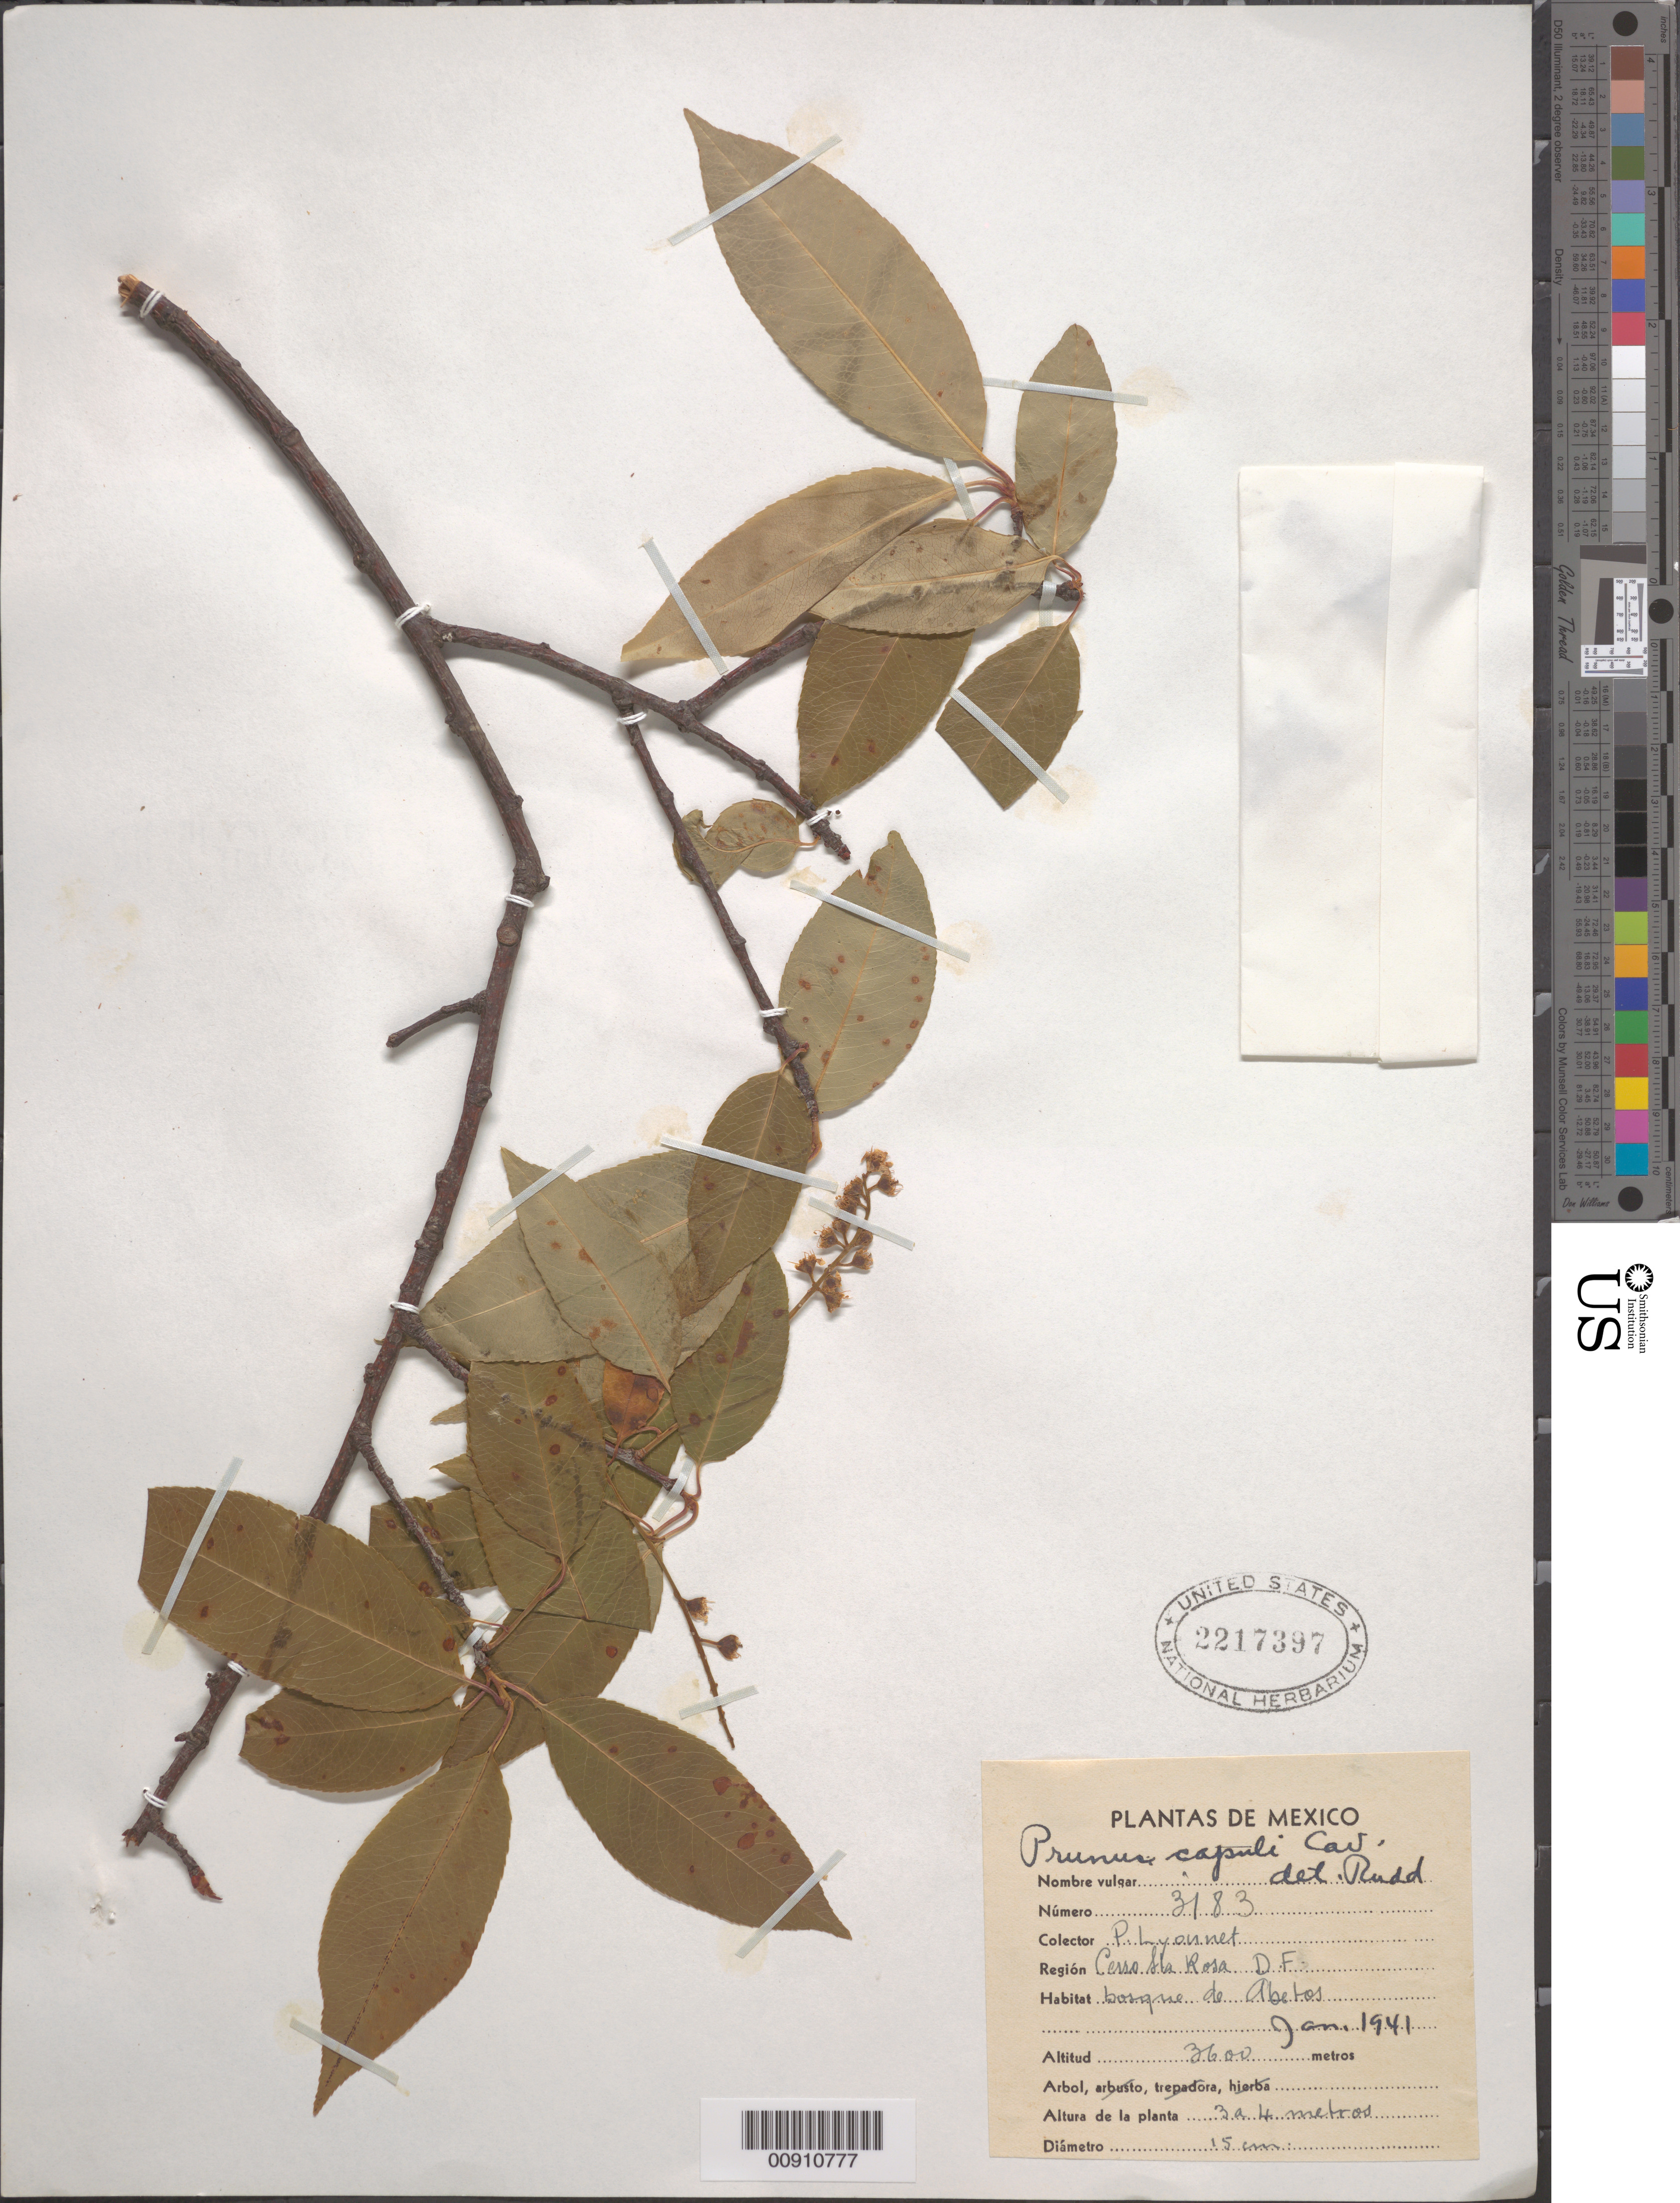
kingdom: Plantae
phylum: Tracheophyta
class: Magnoliopsida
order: Rosales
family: Rosaceae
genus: Prunus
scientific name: Prunus serotina var. salicifolia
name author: (Kunth) Koehne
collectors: Bro. E. Lyonnet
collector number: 3183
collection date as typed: Jan 1941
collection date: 1941-01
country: Mexico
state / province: Distrito Federal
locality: Cerro de la Rosa, D.F.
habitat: Bosque de Abetos.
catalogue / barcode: US 2217397